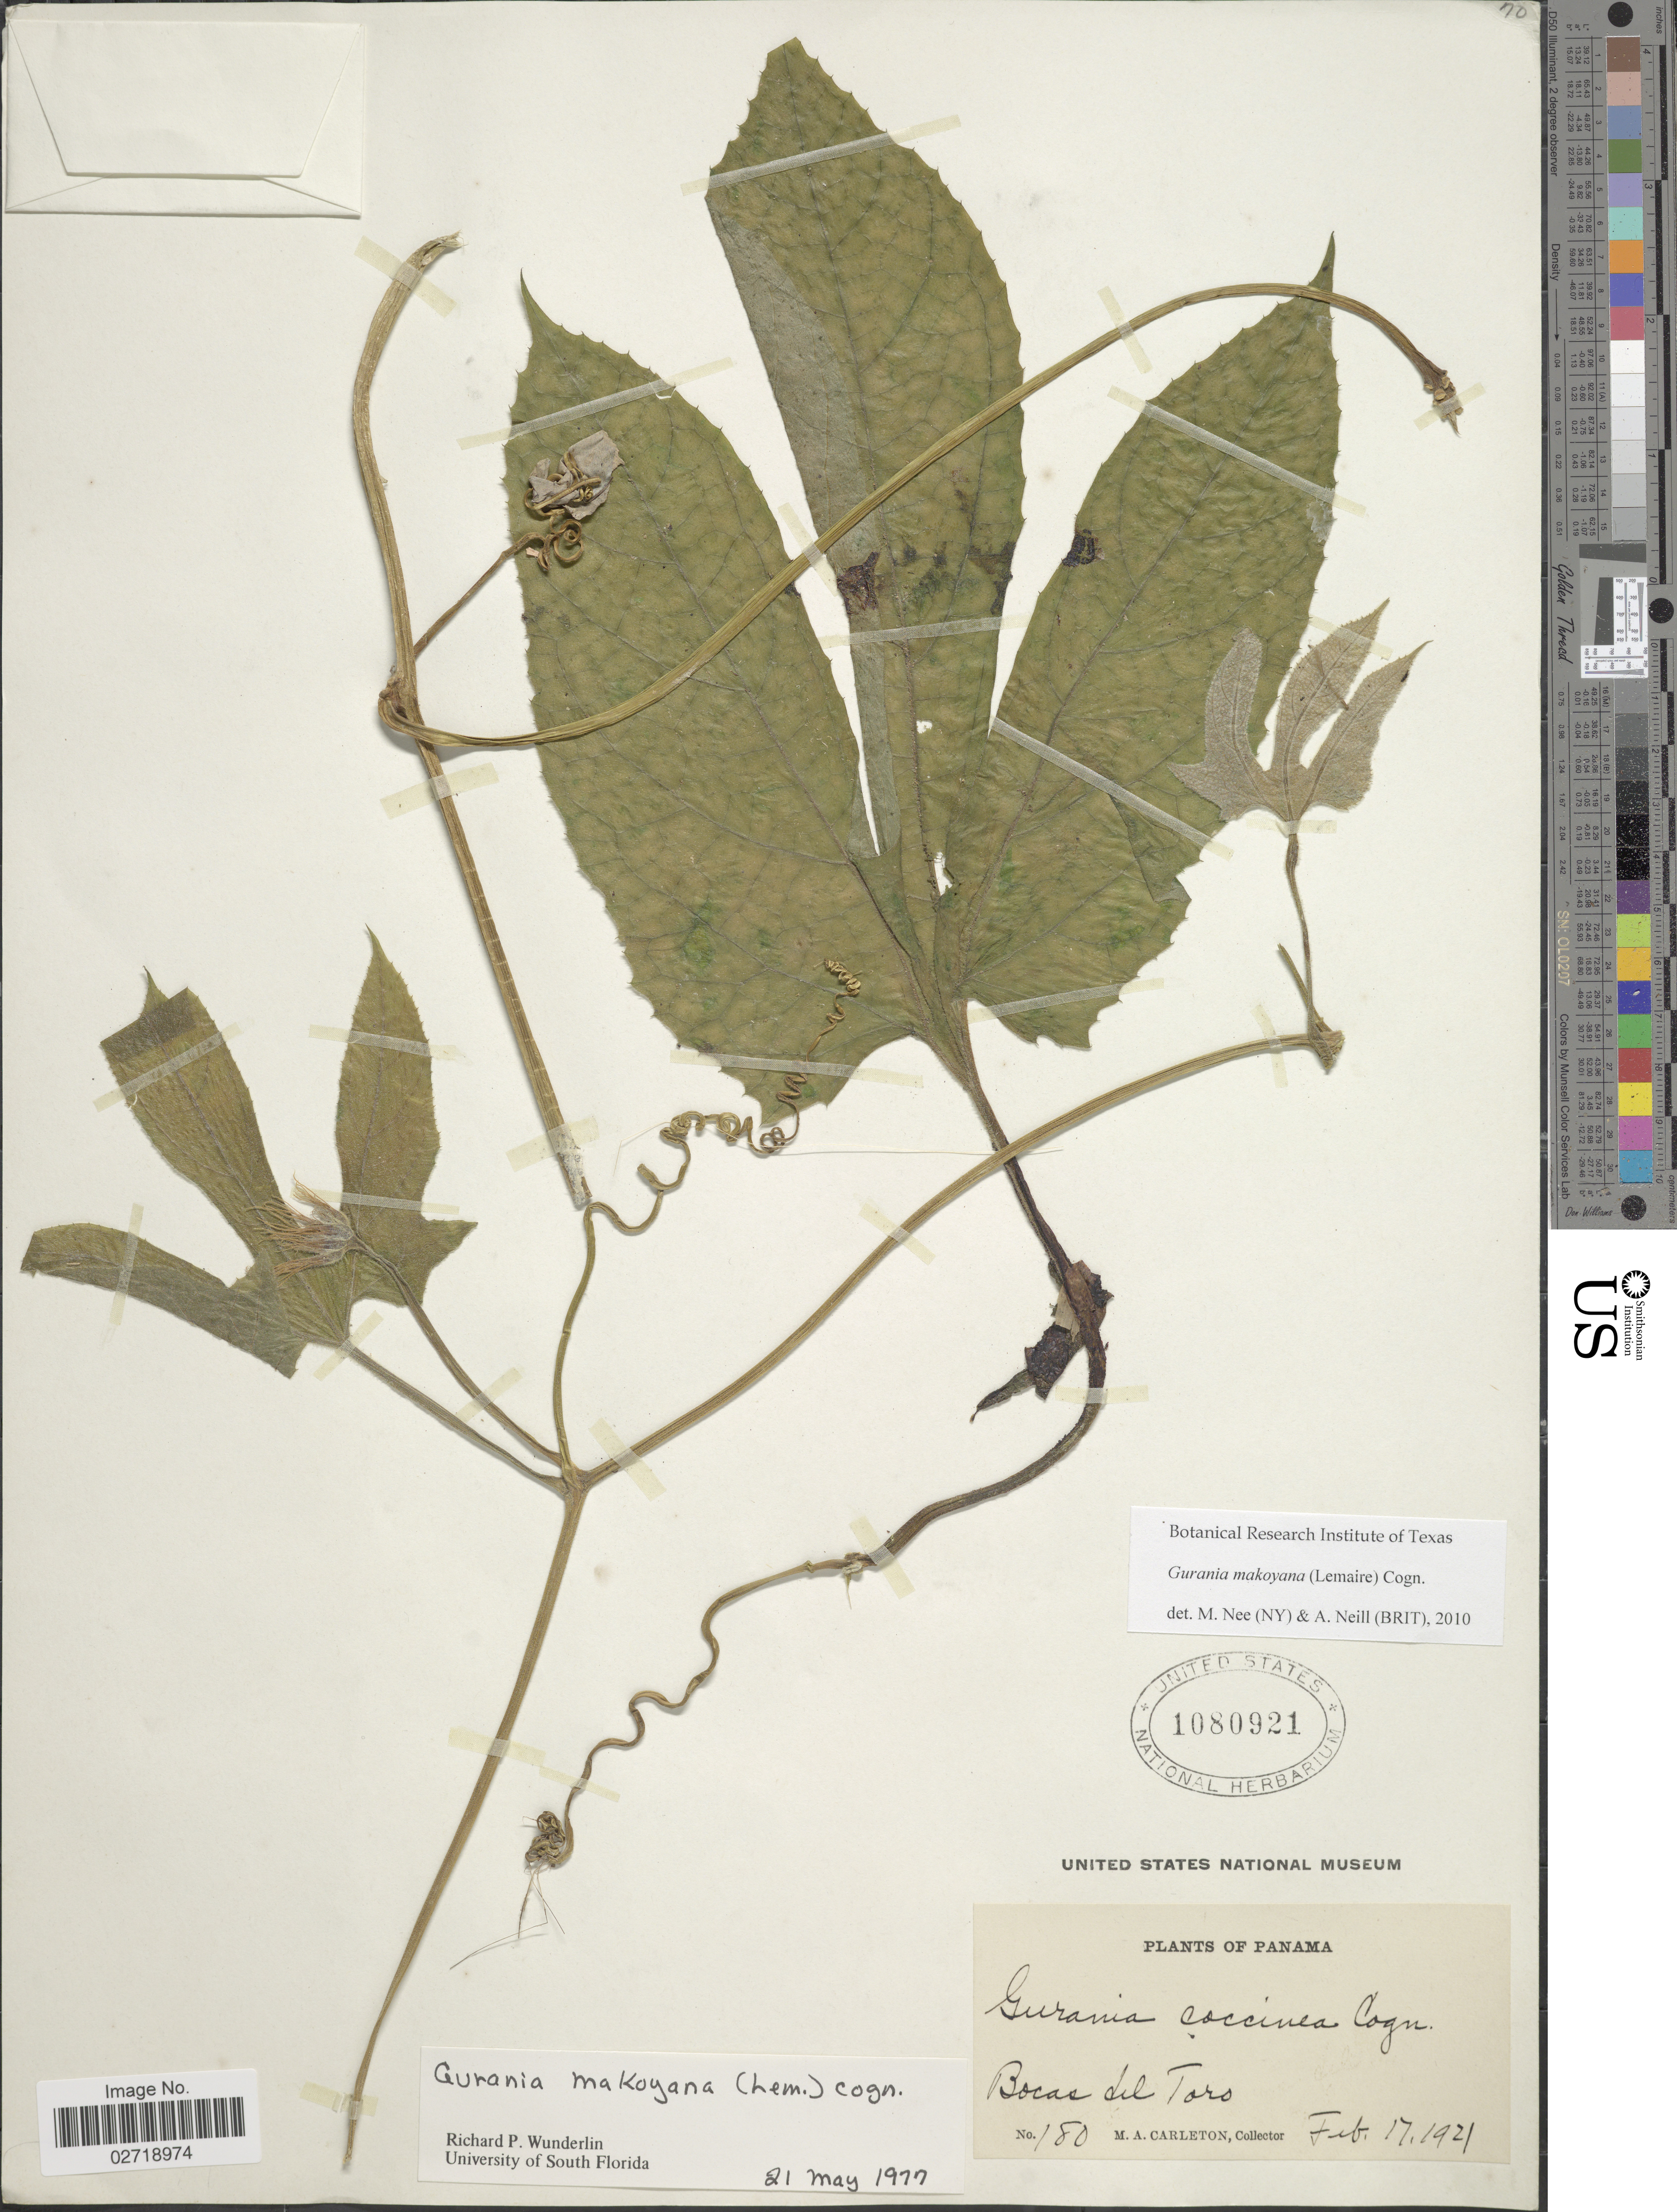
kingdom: Plantae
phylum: Tracheophyta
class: Magnoliopsida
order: Cucurbitales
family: Cucurbitaceae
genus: Gurania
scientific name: Gurania makoyana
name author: (Lem.) Cogn.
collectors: M. A. Carleton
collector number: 180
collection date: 1921-02-17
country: Panama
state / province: Bocas del Toro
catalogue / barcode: US 1080921